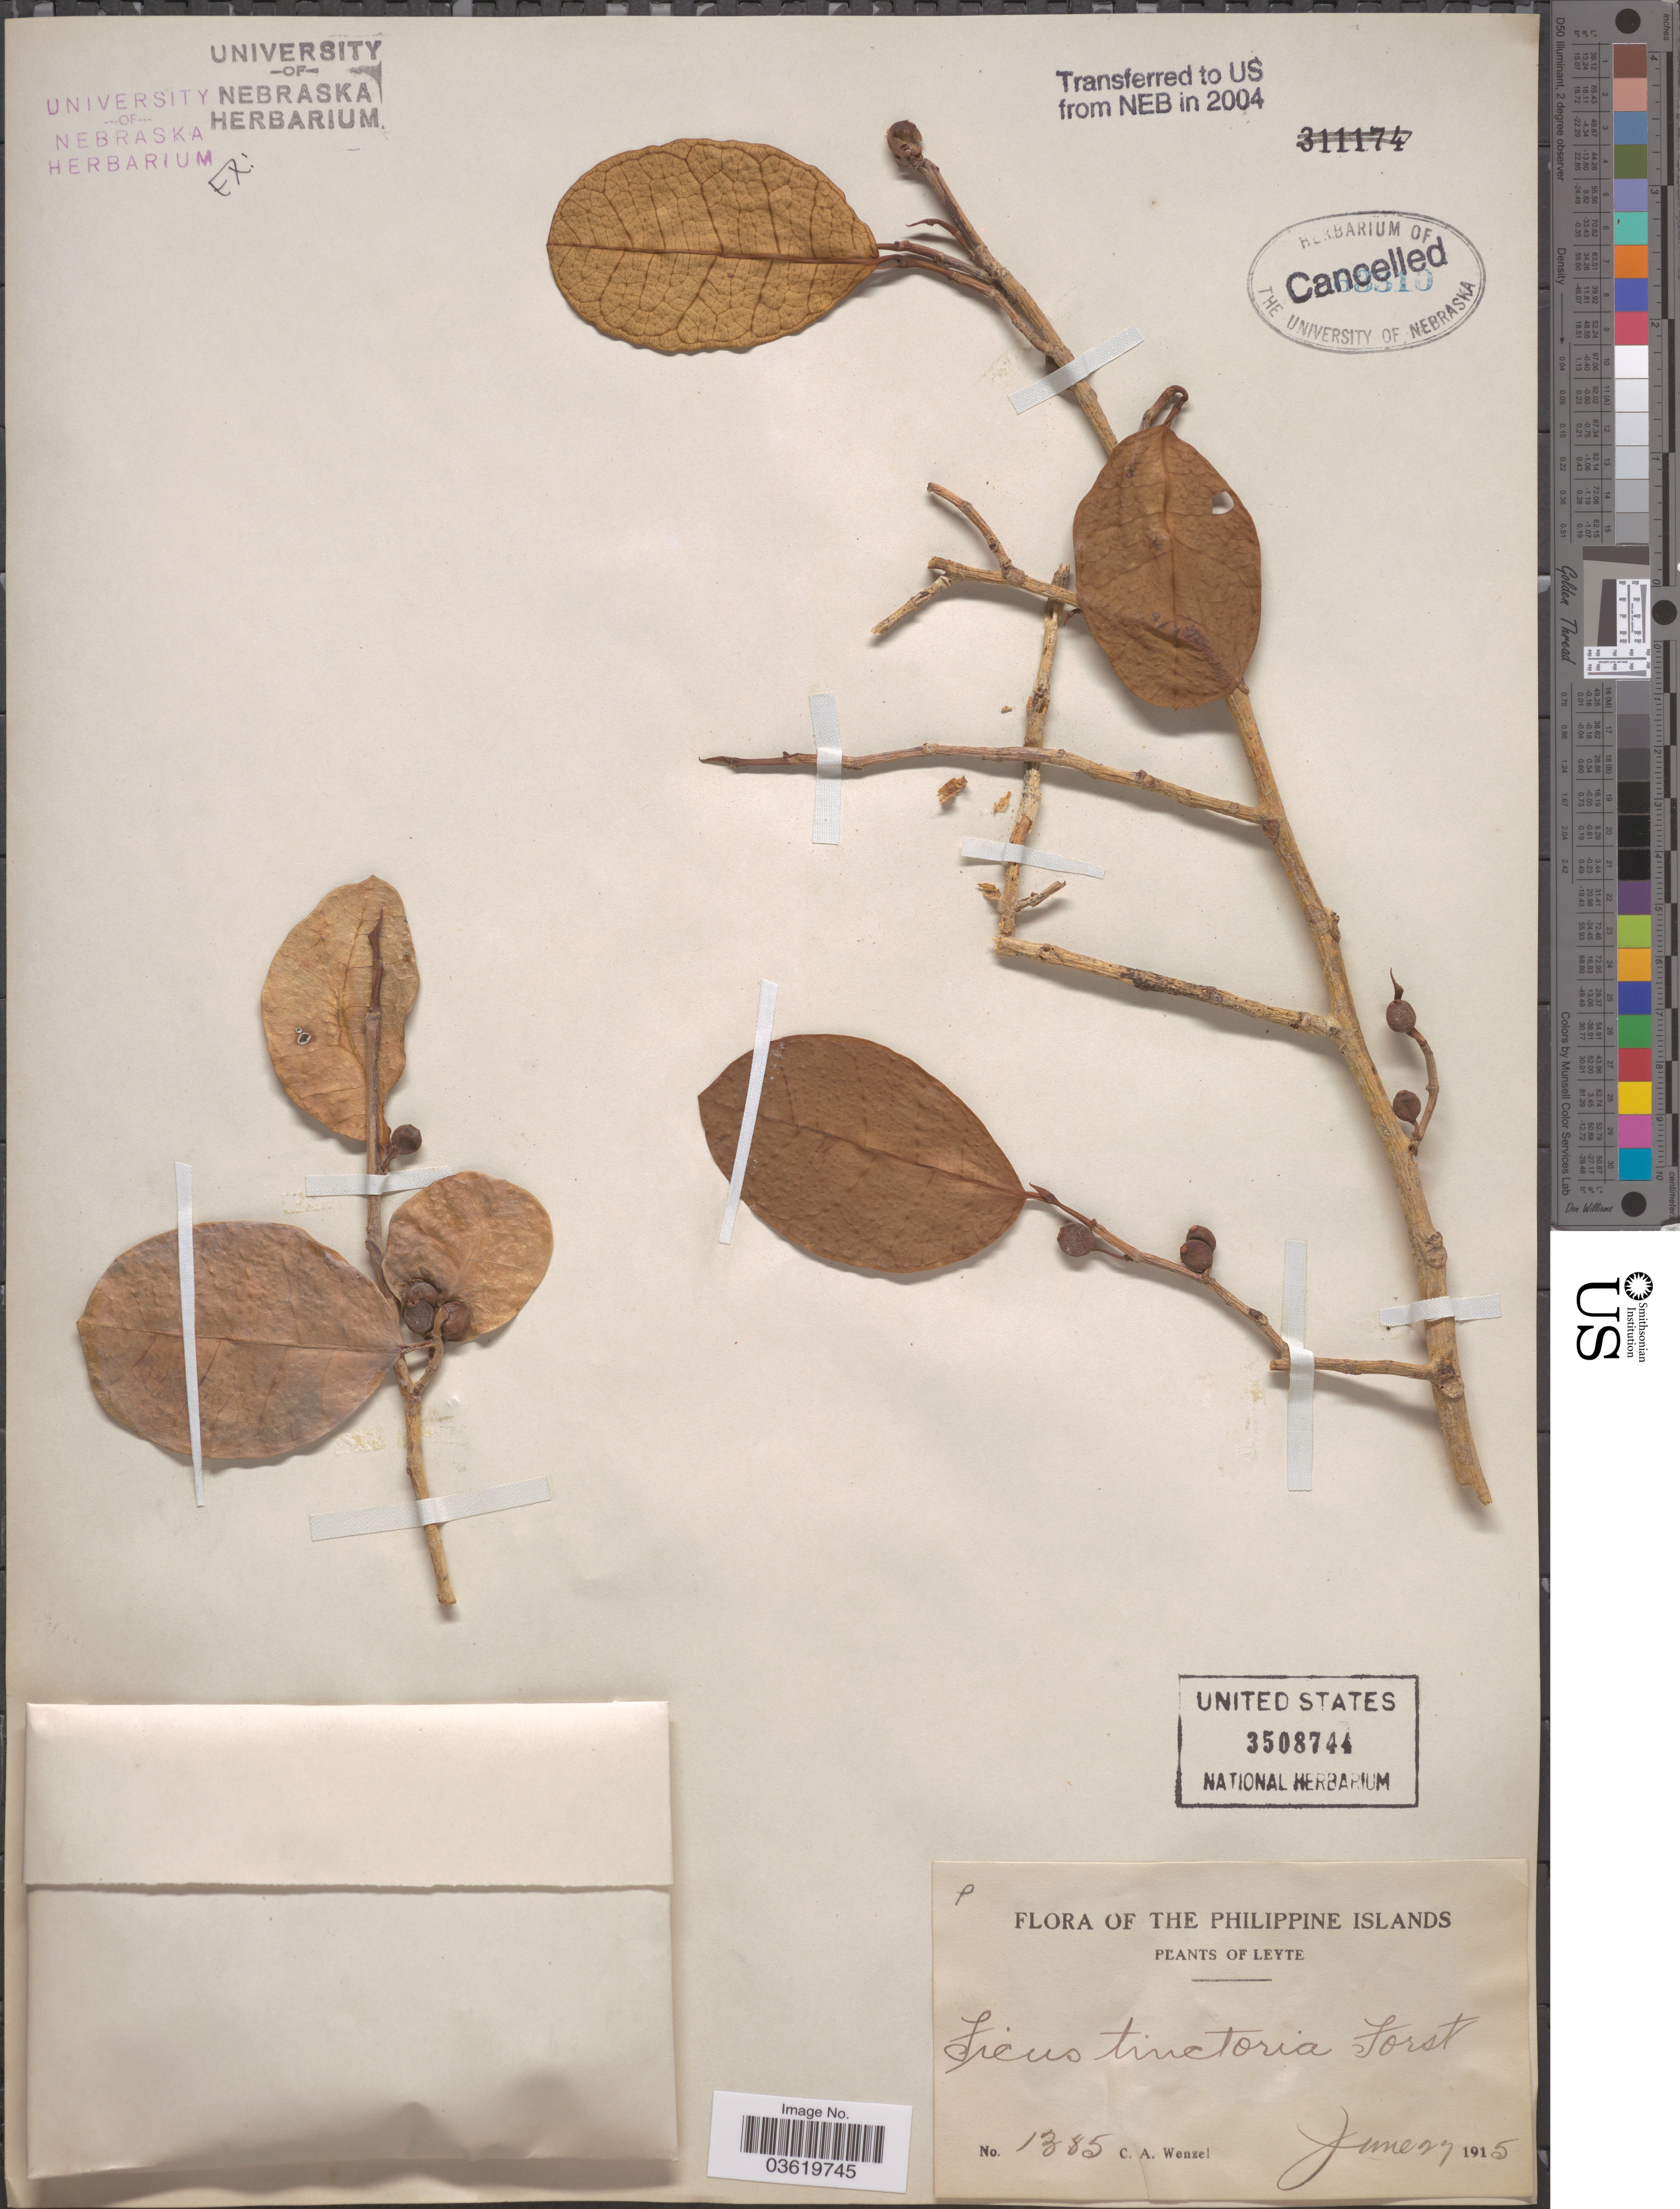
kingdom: Plantae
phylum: Tracheophyta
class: Magnoliopsida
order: Rosales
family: Moraceae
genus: Ficus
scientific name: Ficus tinctoria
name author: G. Forst.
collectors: C. Wenzel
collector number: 1385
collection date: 1915-06-27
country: Philippines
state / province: Eastern Visayas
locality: Philippine Islands. Leyte.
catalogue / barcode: US 3508744